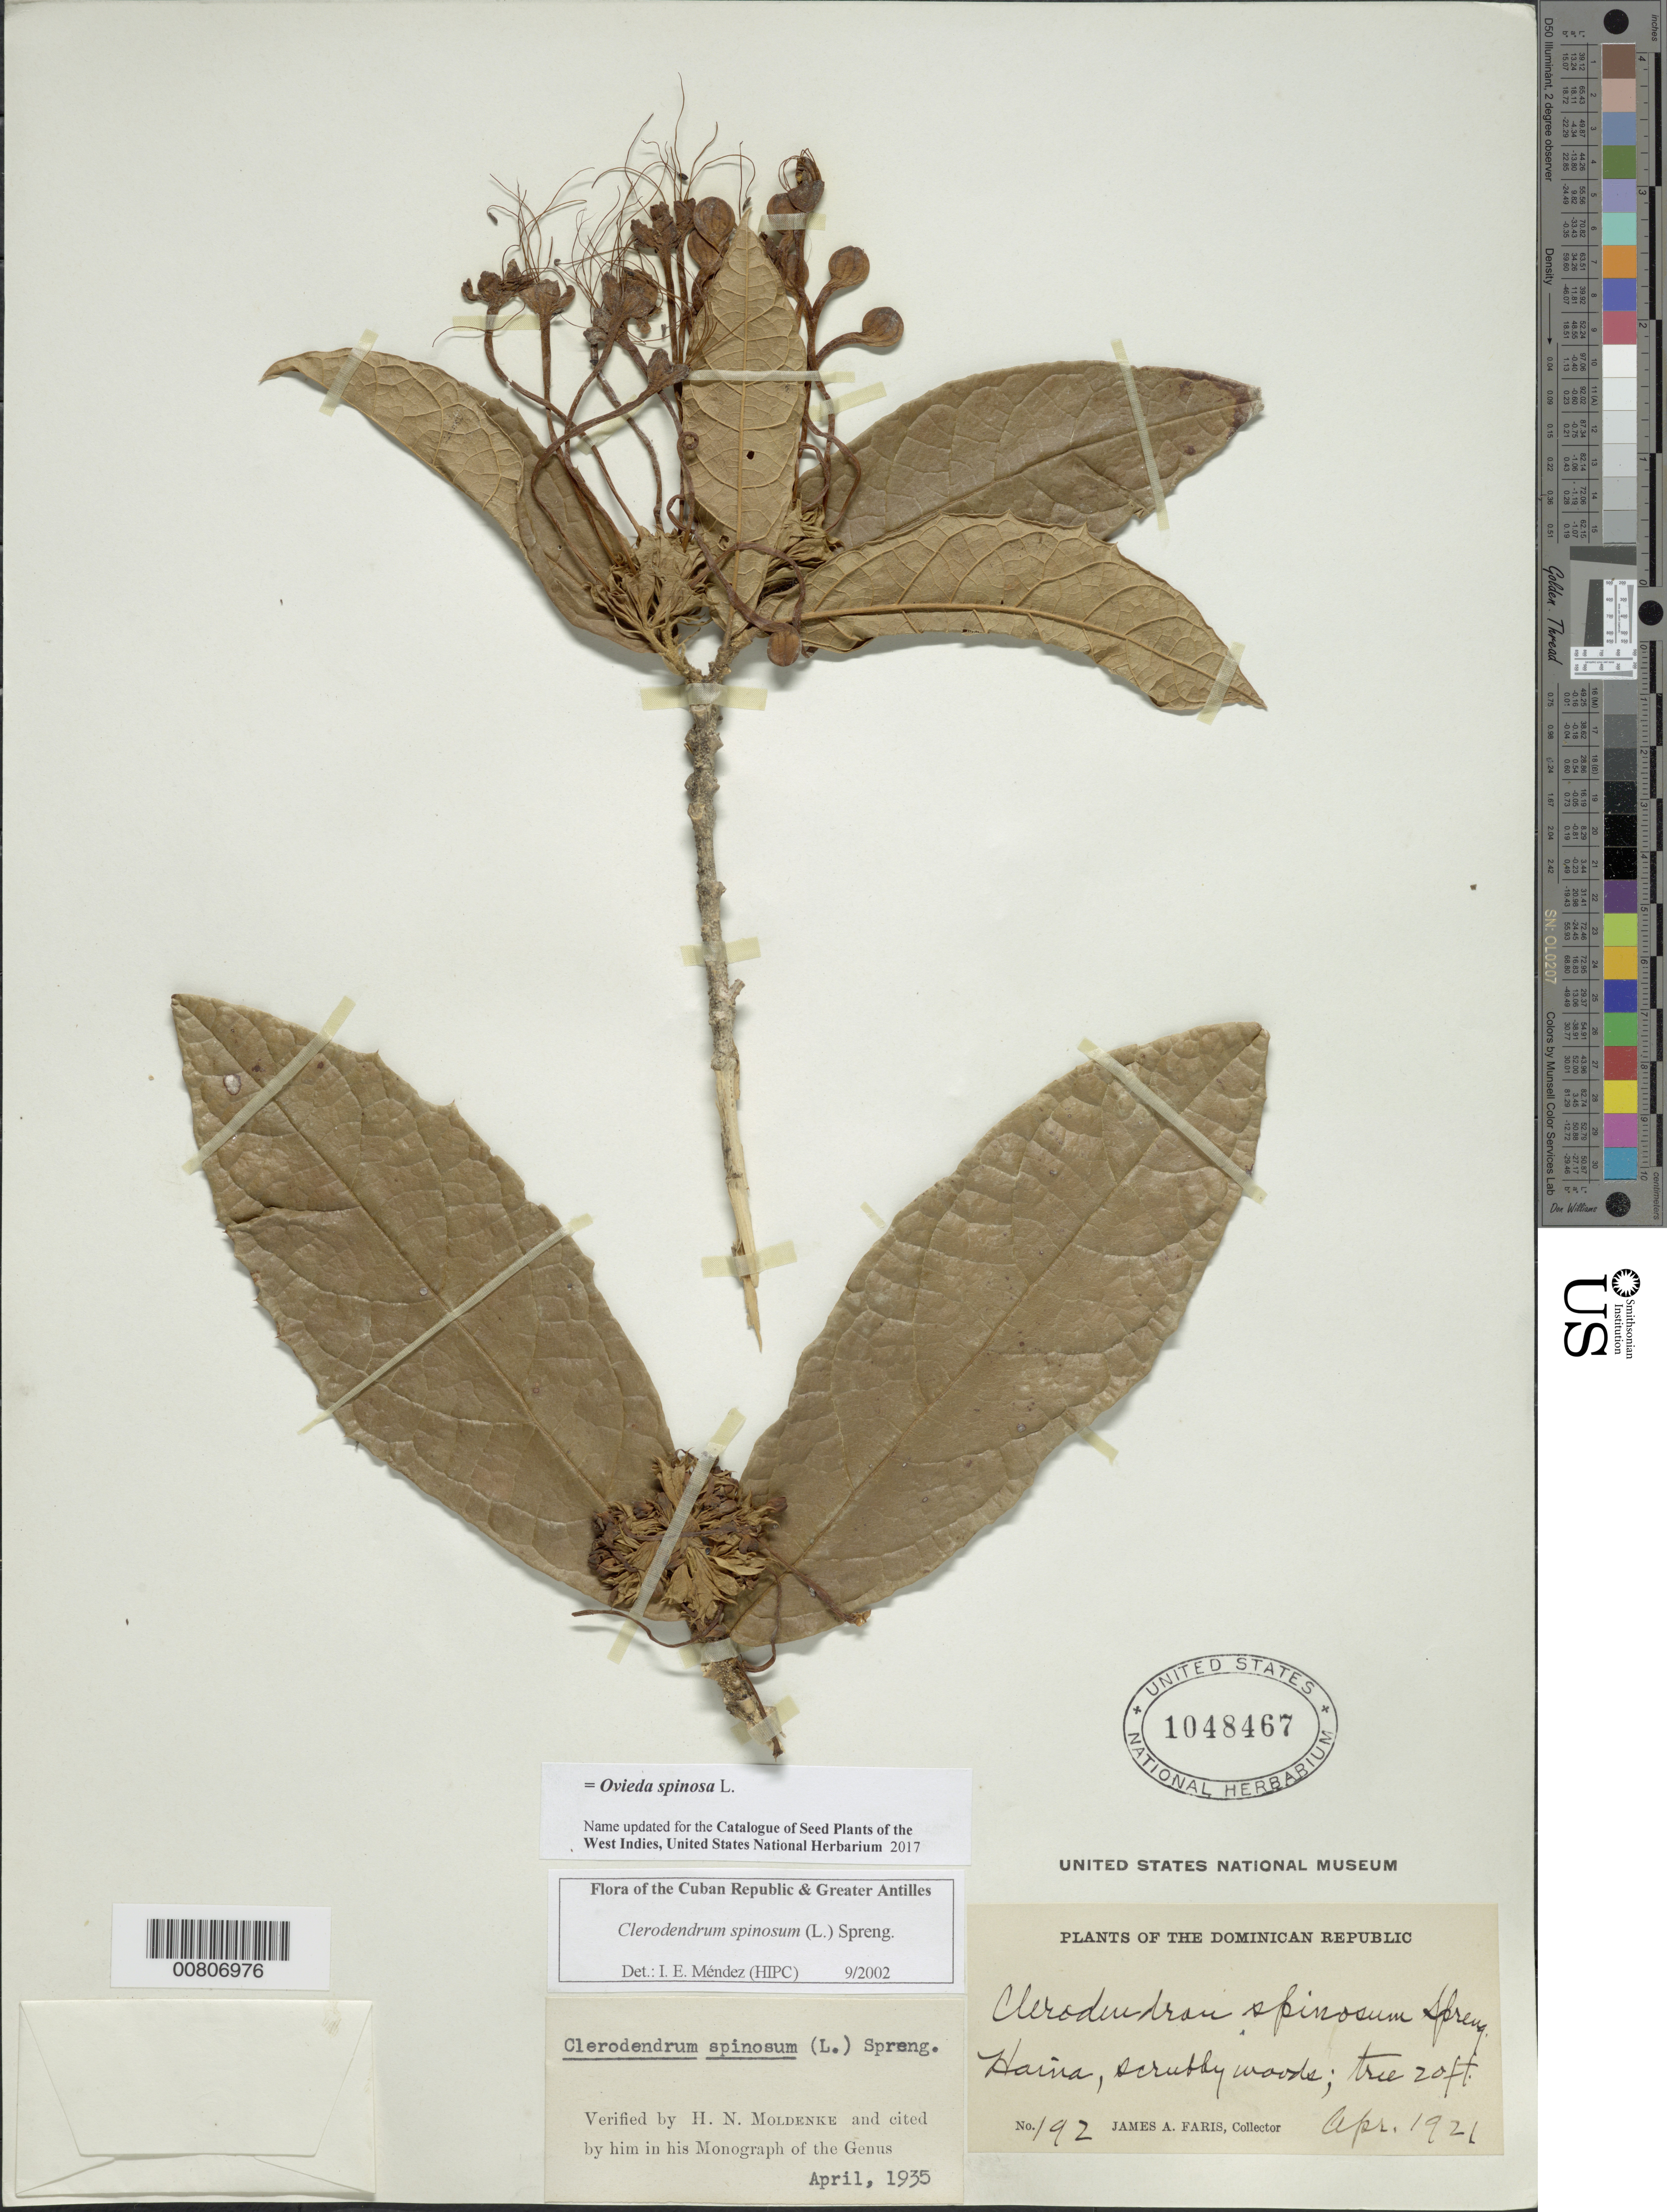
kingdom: Plantae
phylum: Tracheophyta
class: Magnoliopsida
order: Lamiales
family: Lamiaceae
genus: Ovieda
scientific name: Ovieda spinosa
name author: Sw.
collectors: J. Faris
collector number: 192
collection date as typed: Apr 1921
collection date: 1921-04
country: Dominican Republic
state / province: San Cristóbal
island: Hispaniola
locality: Haina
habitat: Scrubby woods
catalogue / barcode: US 1048467